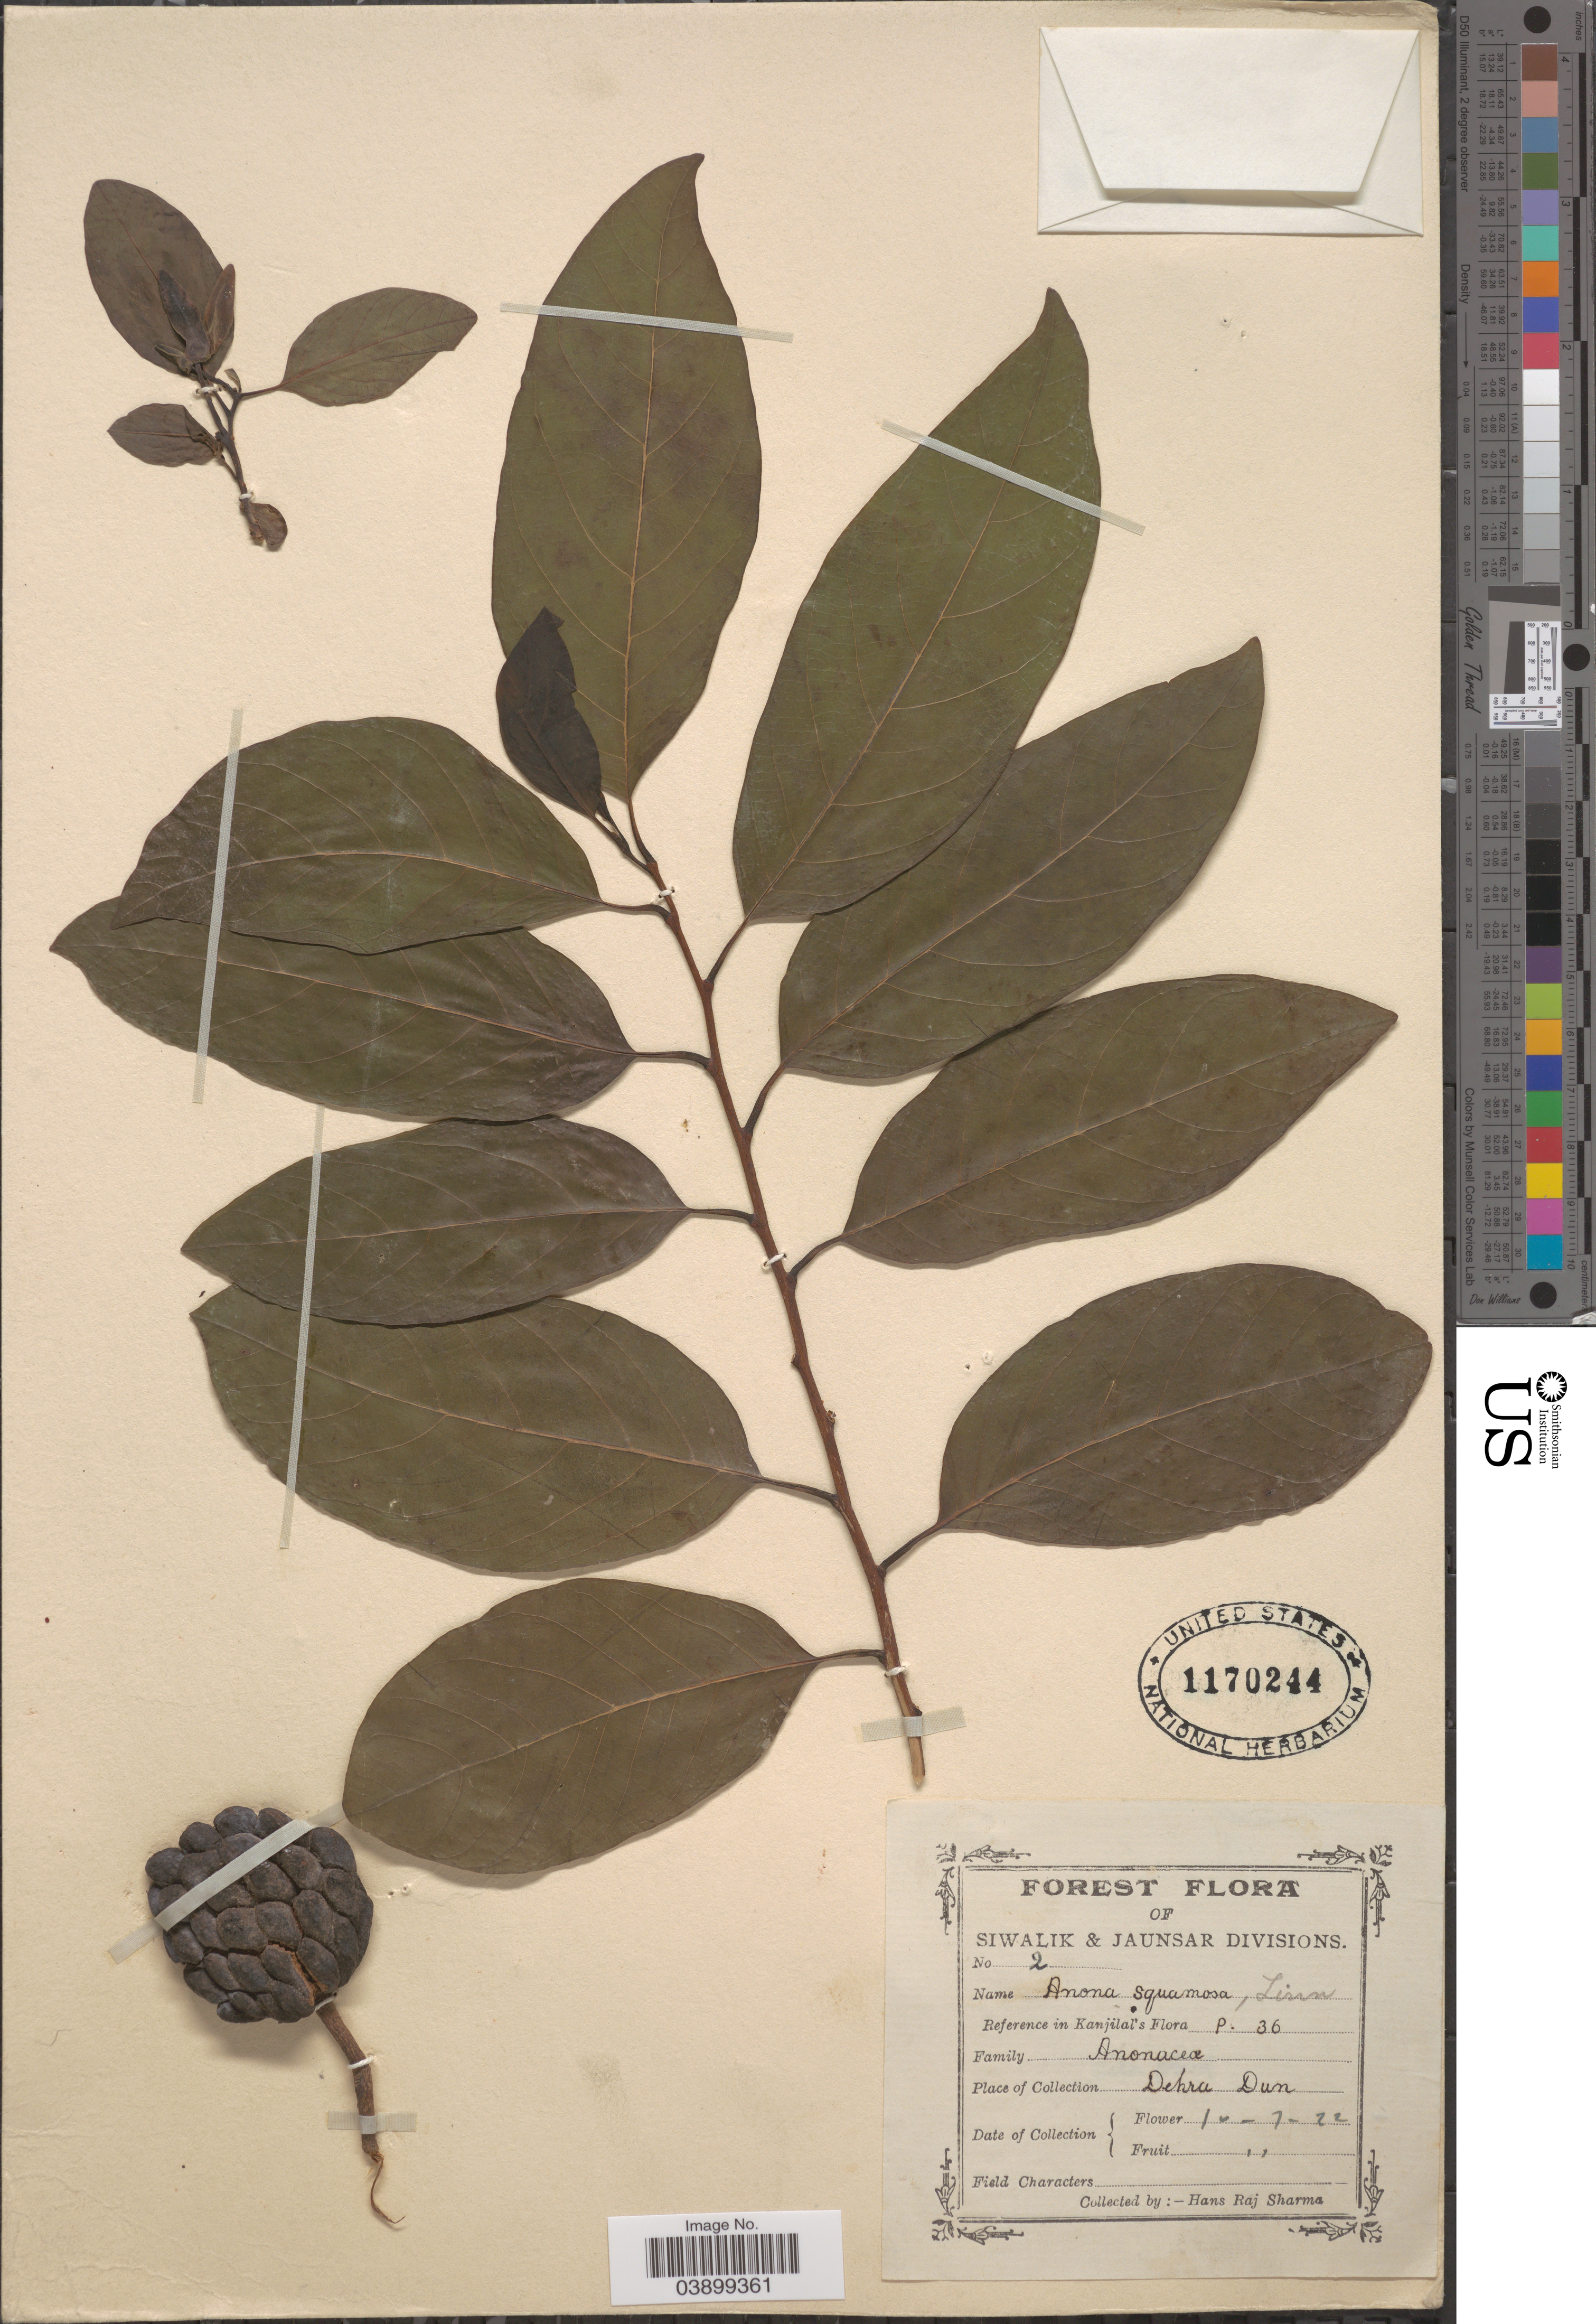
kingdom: Plantae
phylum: Tracheophyta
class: Magnoliopsida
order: Magnoliales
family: Annonaceae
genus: Annona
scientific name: Annona squamosa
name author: L.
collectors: H. Sharma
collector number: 2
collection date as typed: Transcribed d/m/y: 10/7/22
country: India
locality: Siwalik & Jaunsur Divisions. Dehra Dun.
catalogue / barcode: US 1170244